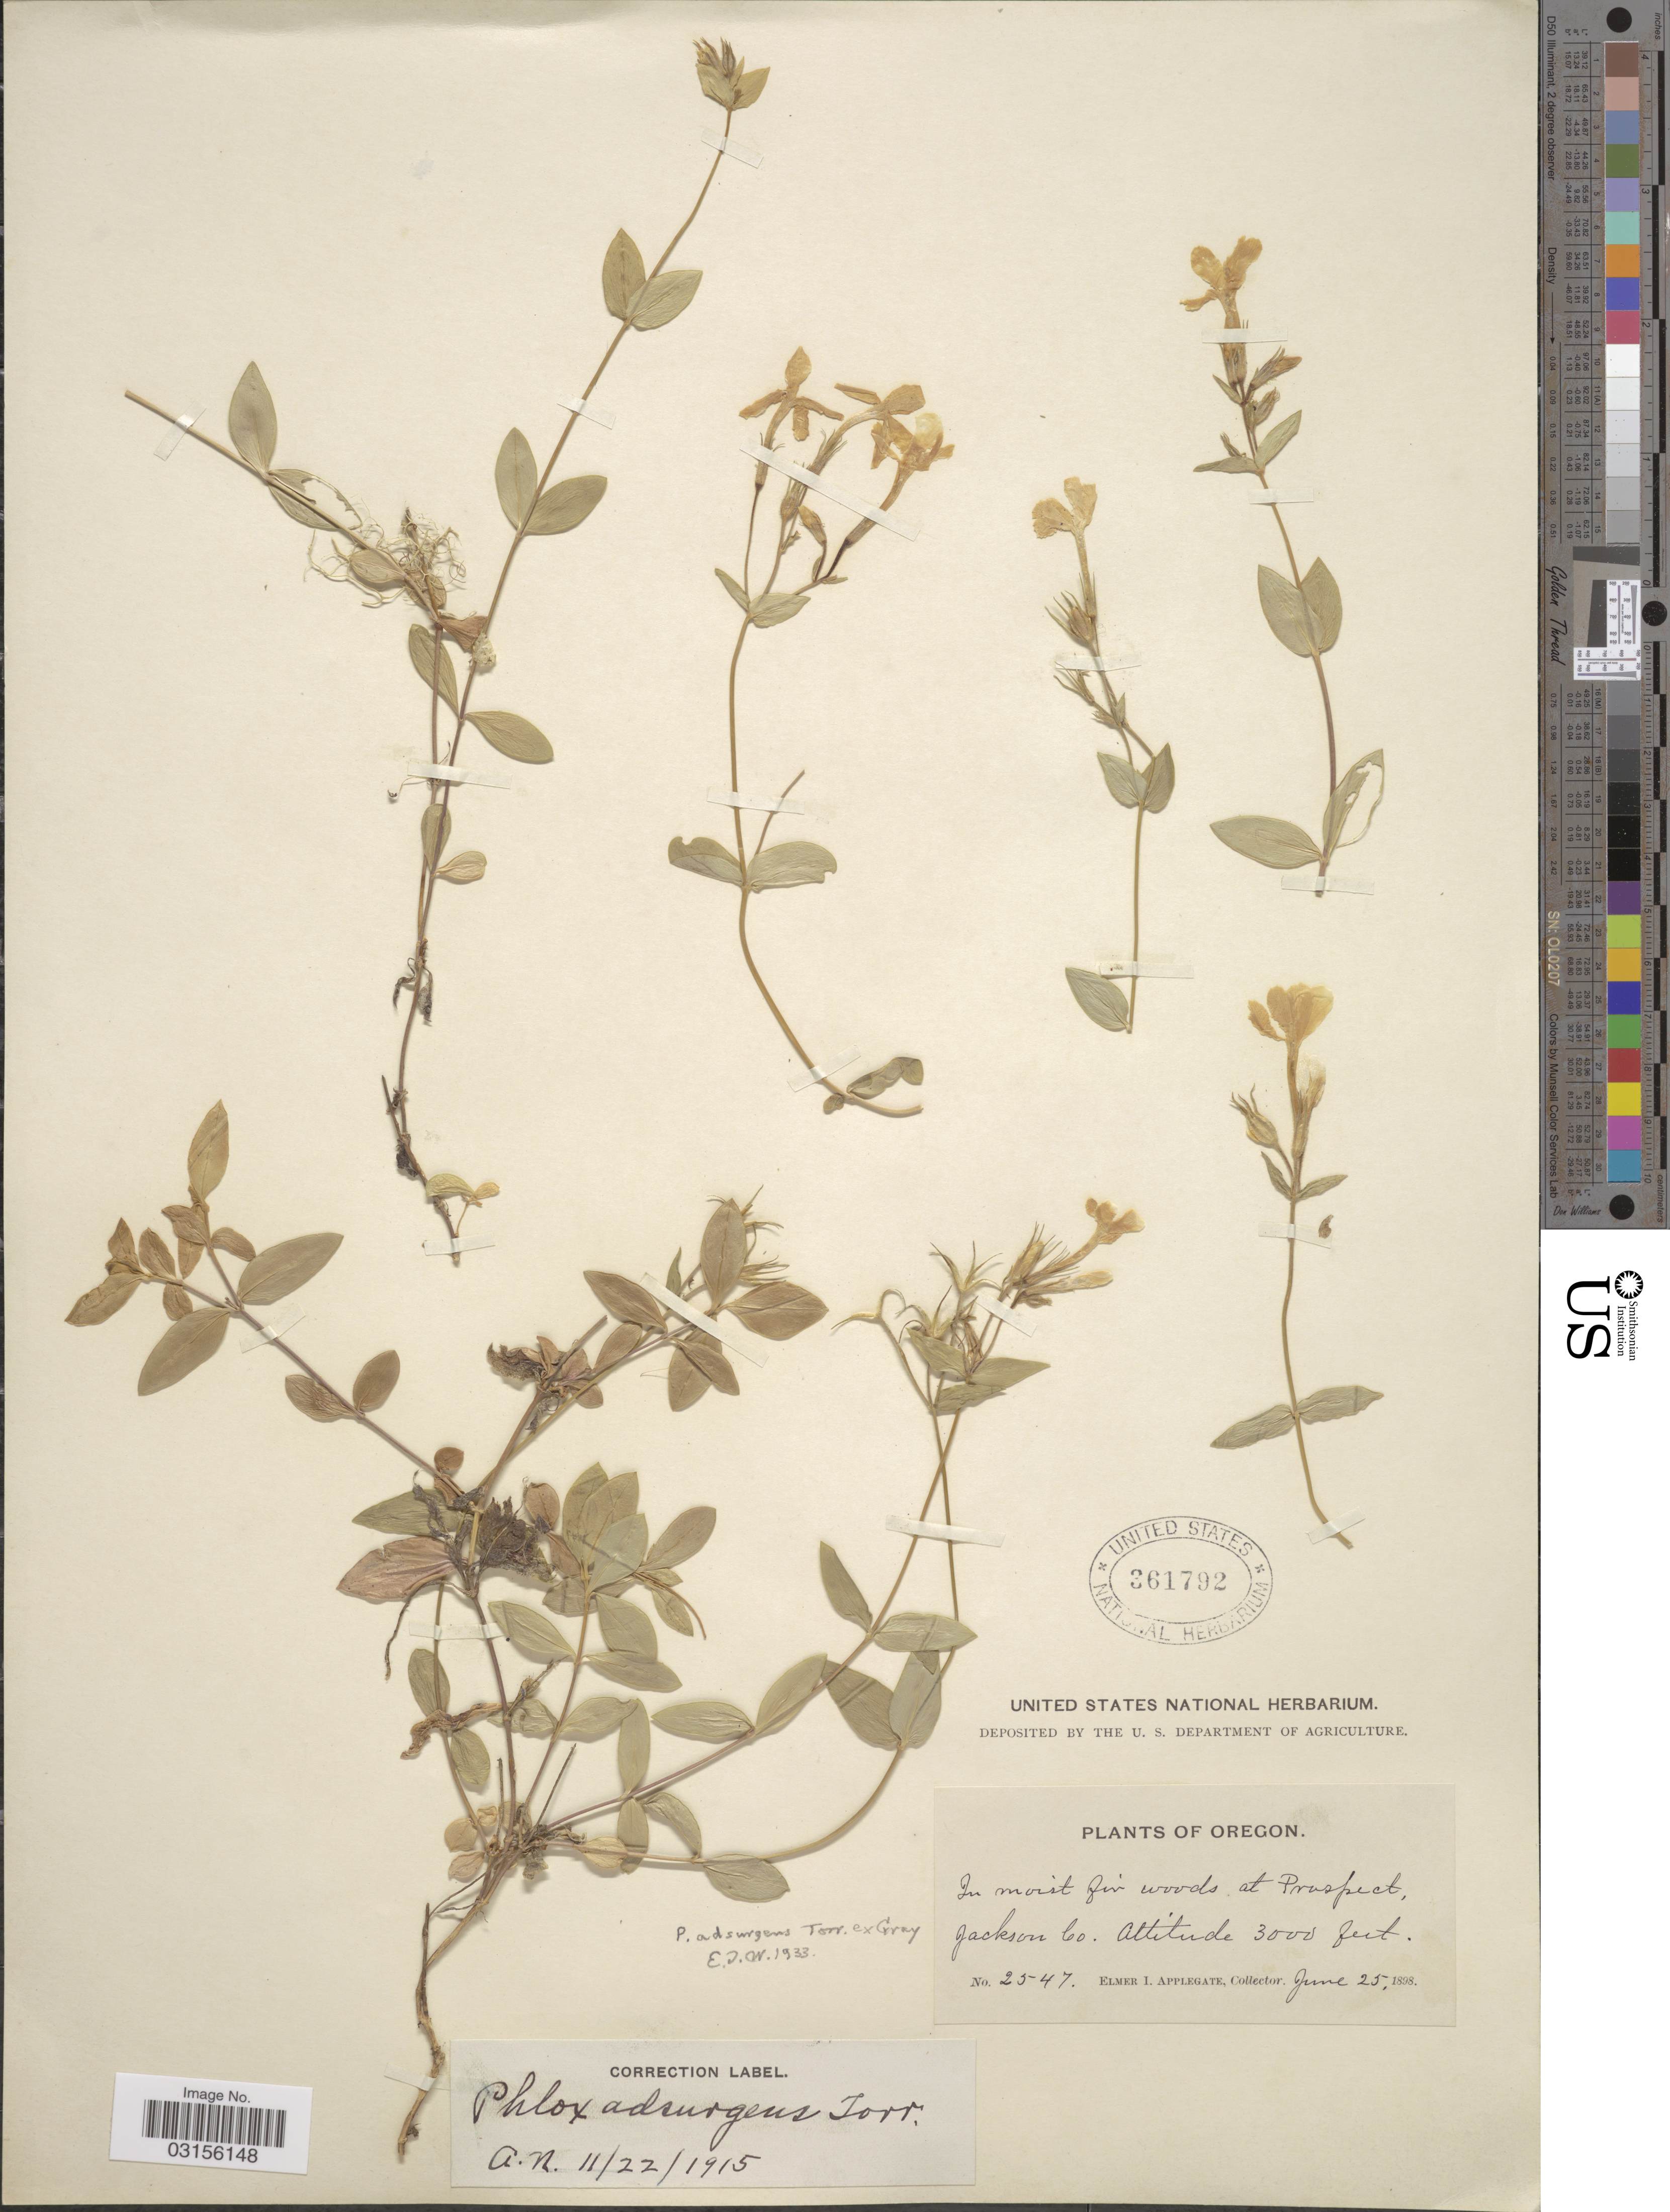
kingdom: Plantae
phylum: Tracheophyta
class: Magnoliopsida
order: Ericales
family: Polemoniaceae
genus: Phlox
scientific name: Phlox adsurgens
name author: Torr. ex A. Gray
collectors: E. I. Applegate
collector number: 2547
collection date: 1898-06-25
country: United States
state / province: Oregon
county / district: Jackson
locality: At Prospect, Jackson Co.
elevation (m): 914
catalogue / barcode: US 361792